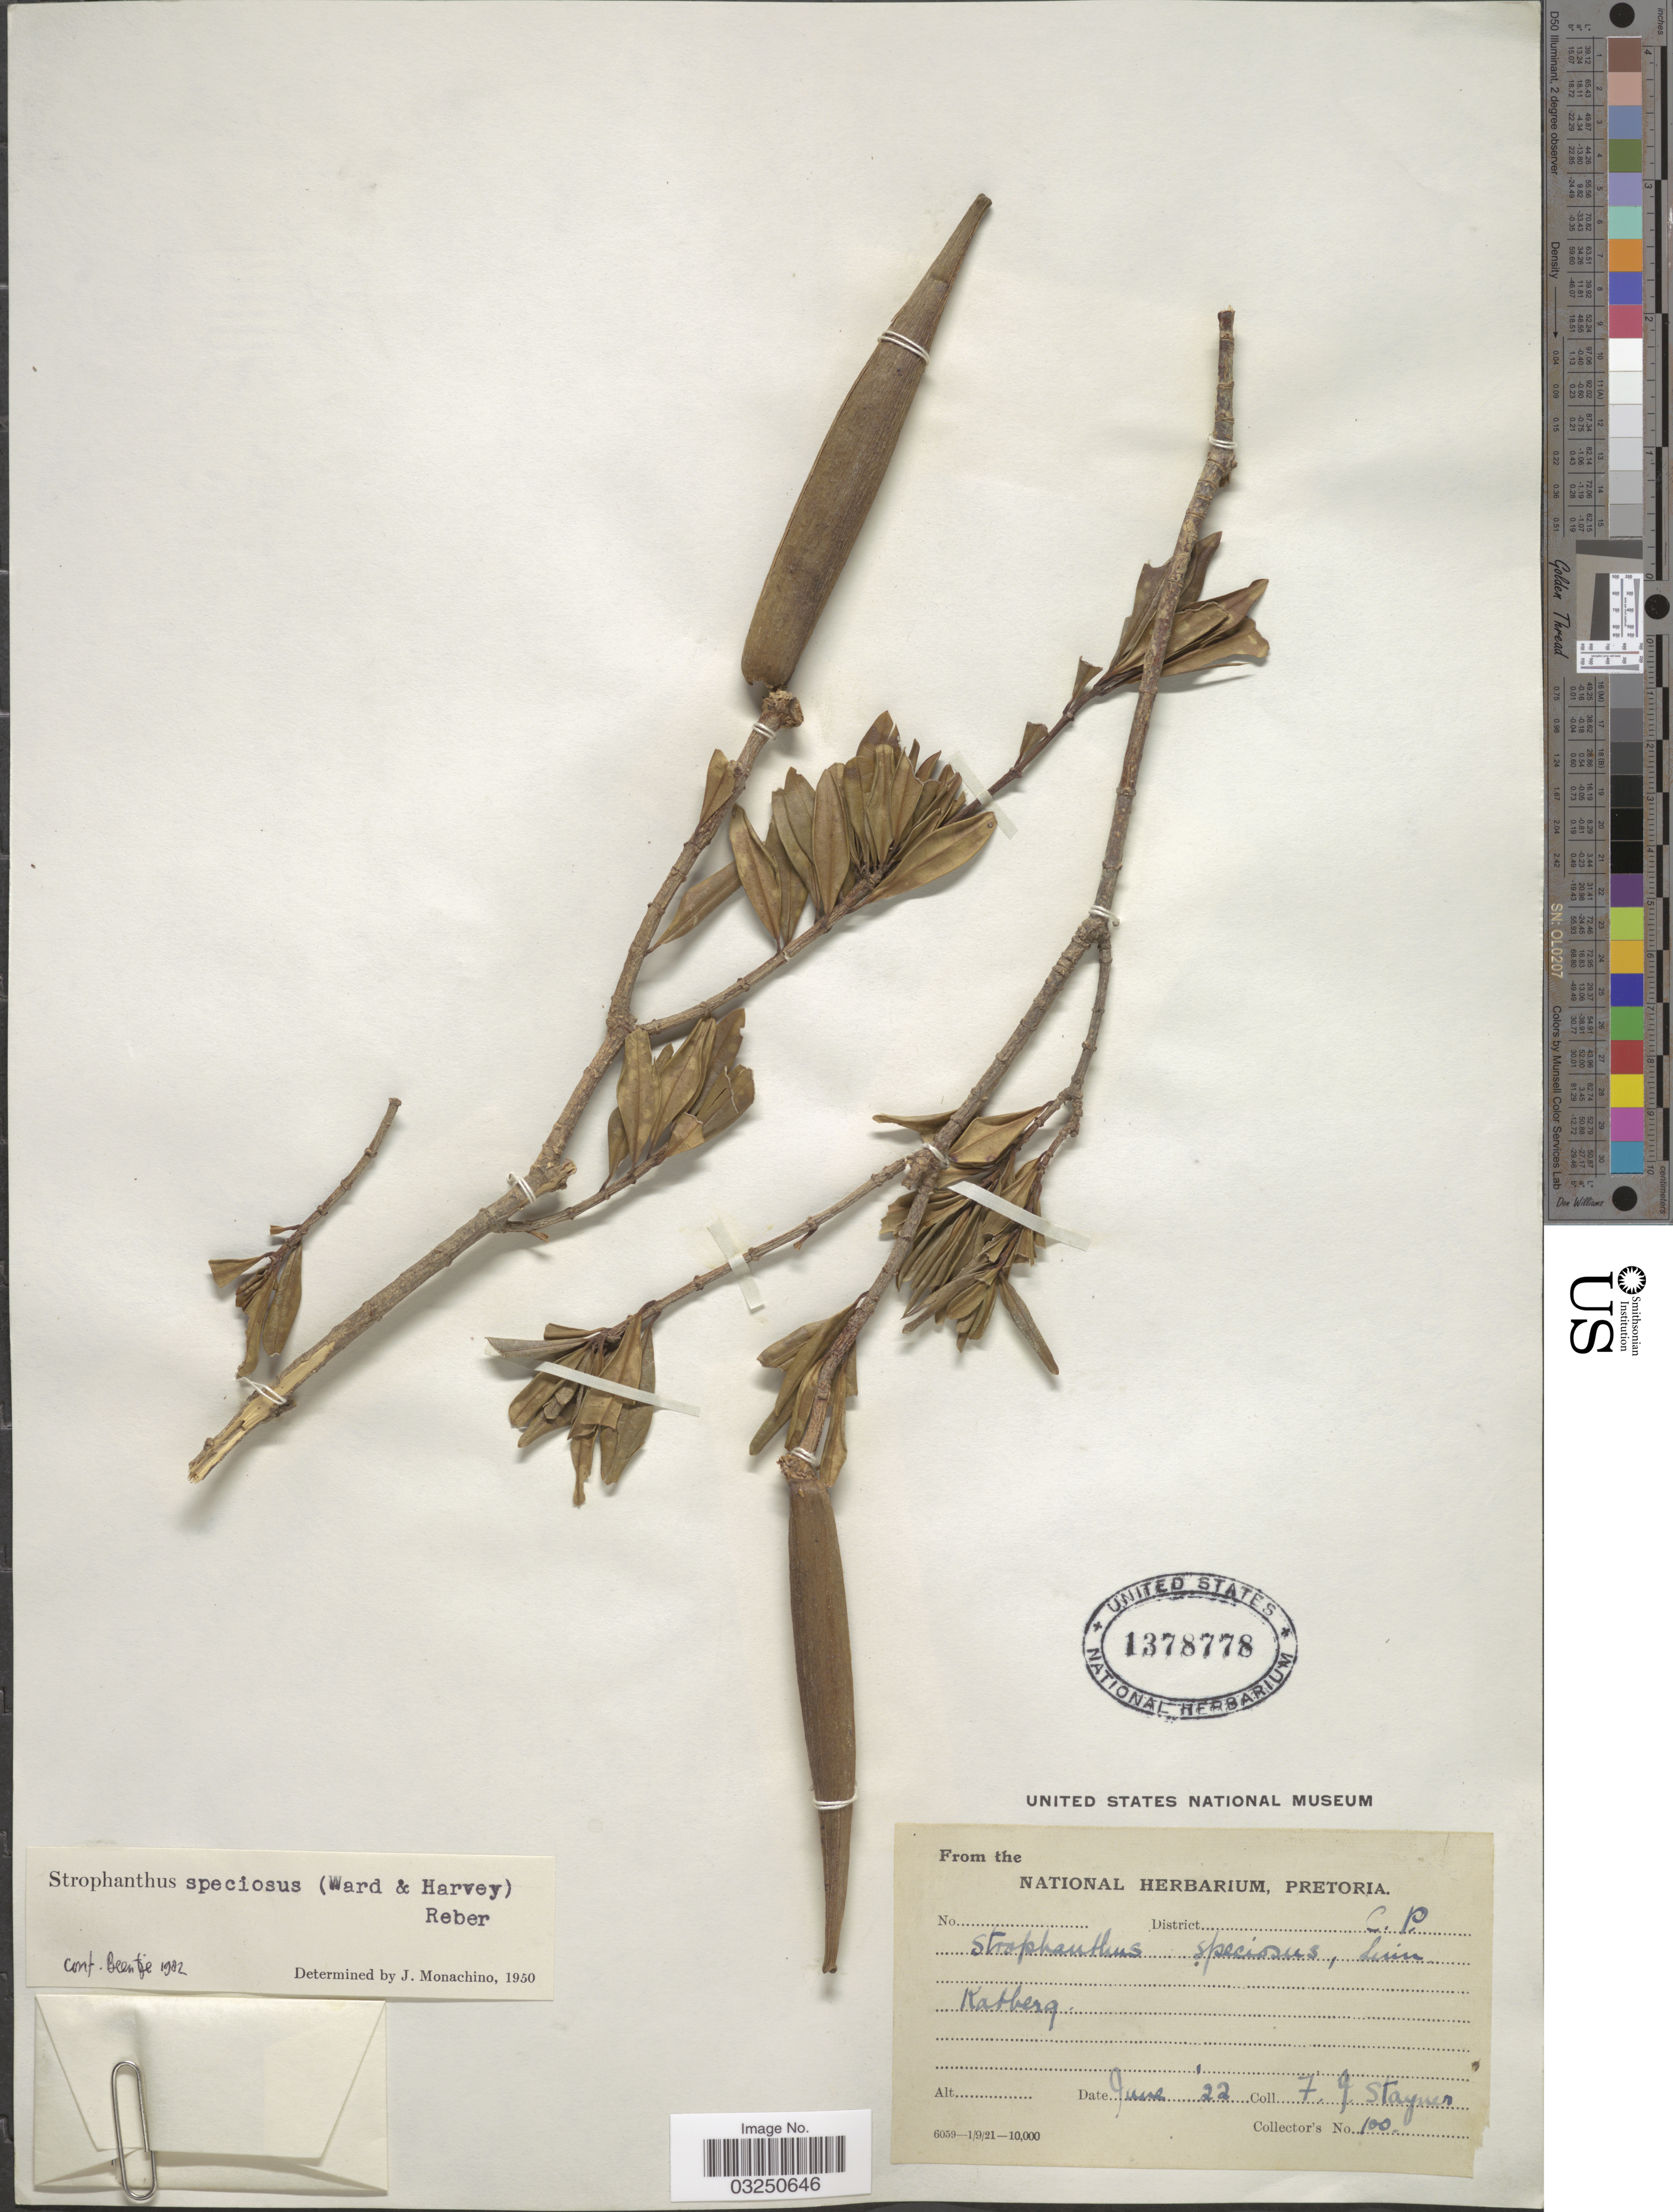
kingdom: Plantae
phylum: Tracheophyta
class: Magnoliopsida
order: Gentianales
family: Apocynaceae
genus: Strophanthus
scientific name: Strophanthus speciosus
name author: Reber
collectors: F. Stayner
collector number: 100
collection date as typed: Transcribed d/m/y: /6/22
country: South Africa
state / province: Eastern Cape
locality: District C.P. Katberg.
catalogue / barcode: US 1378778